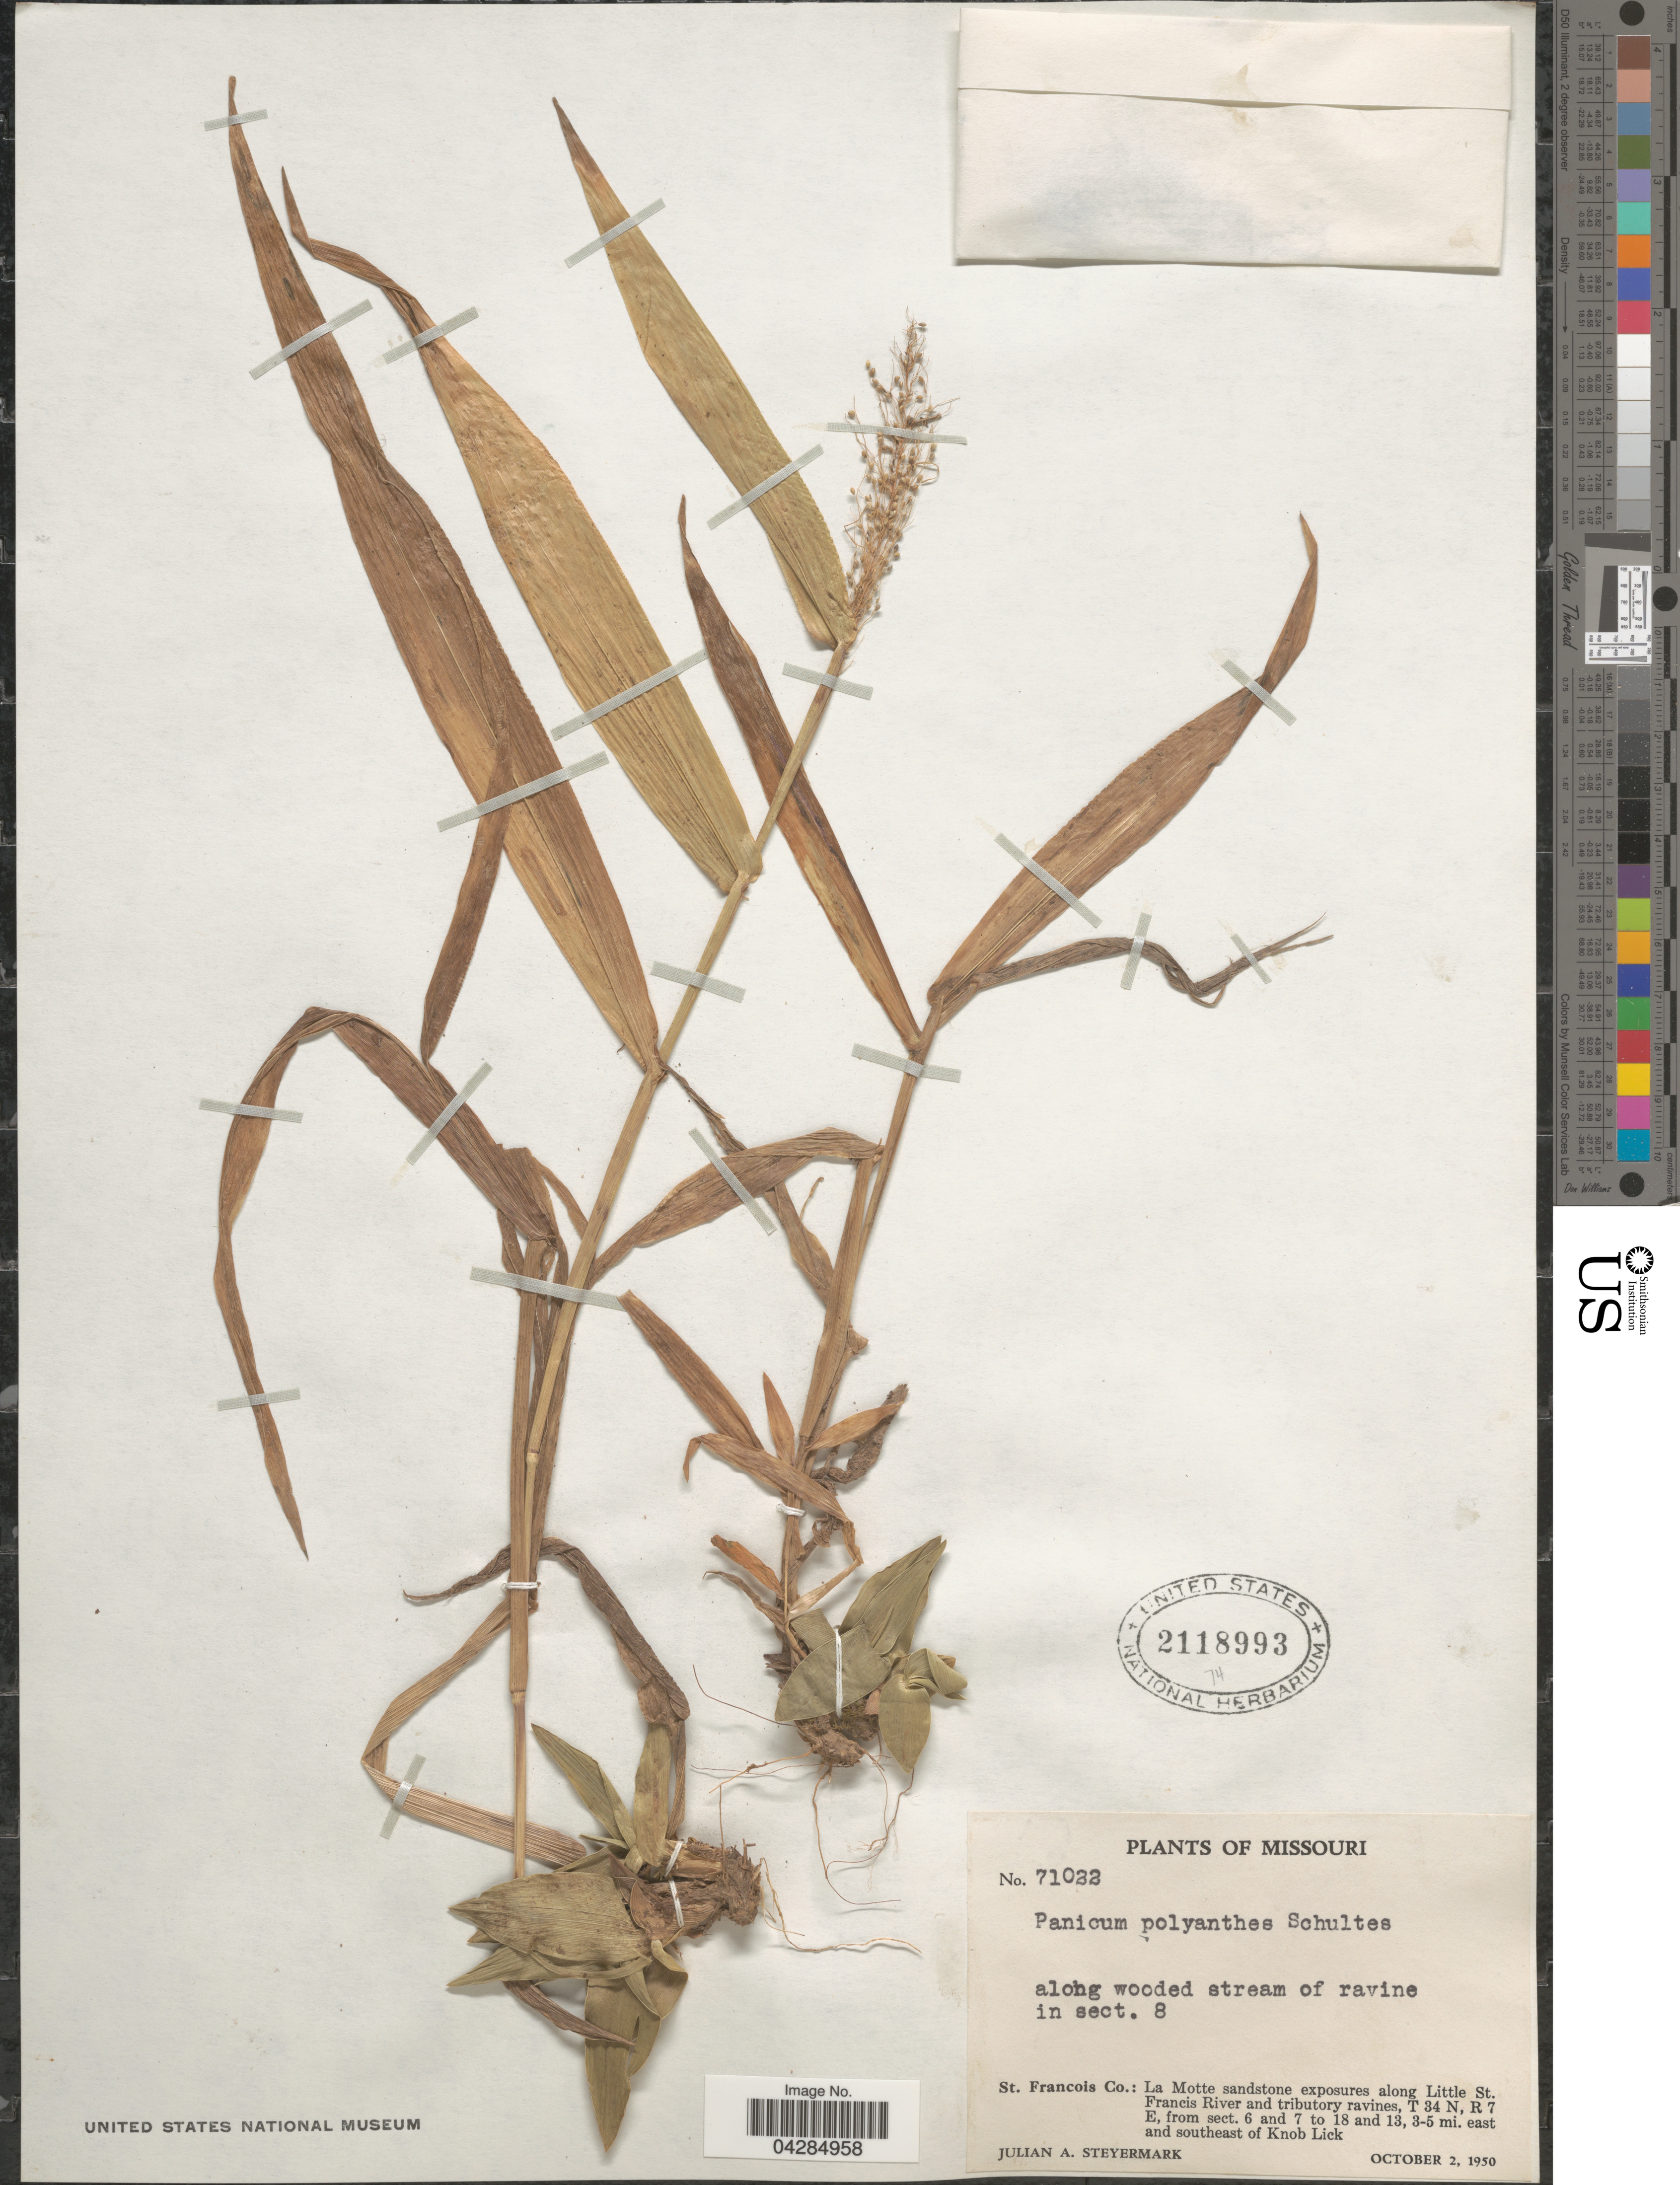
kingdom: Plantae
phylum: Tracheophyta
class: Liliopsida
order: Poales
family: Poaceae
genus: Dichanthelium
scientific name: Dichanthelium portoricense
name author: (Desv. ex Ham.) B.F. Hansen & Wunderlin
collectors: J. Steyermark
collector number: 71022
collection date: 1950-10-02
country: United States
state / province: Missouri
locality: In sect. 8. St. Francois Co.: La Motte sandstone exposures along Little St. Francis River and tributary ravines, T 34 N, R 7 E, from sect. 6 and 7 to 18 and 13, 3-5 mi. east and southeast of Knob Lick.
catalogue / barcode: US 2118993